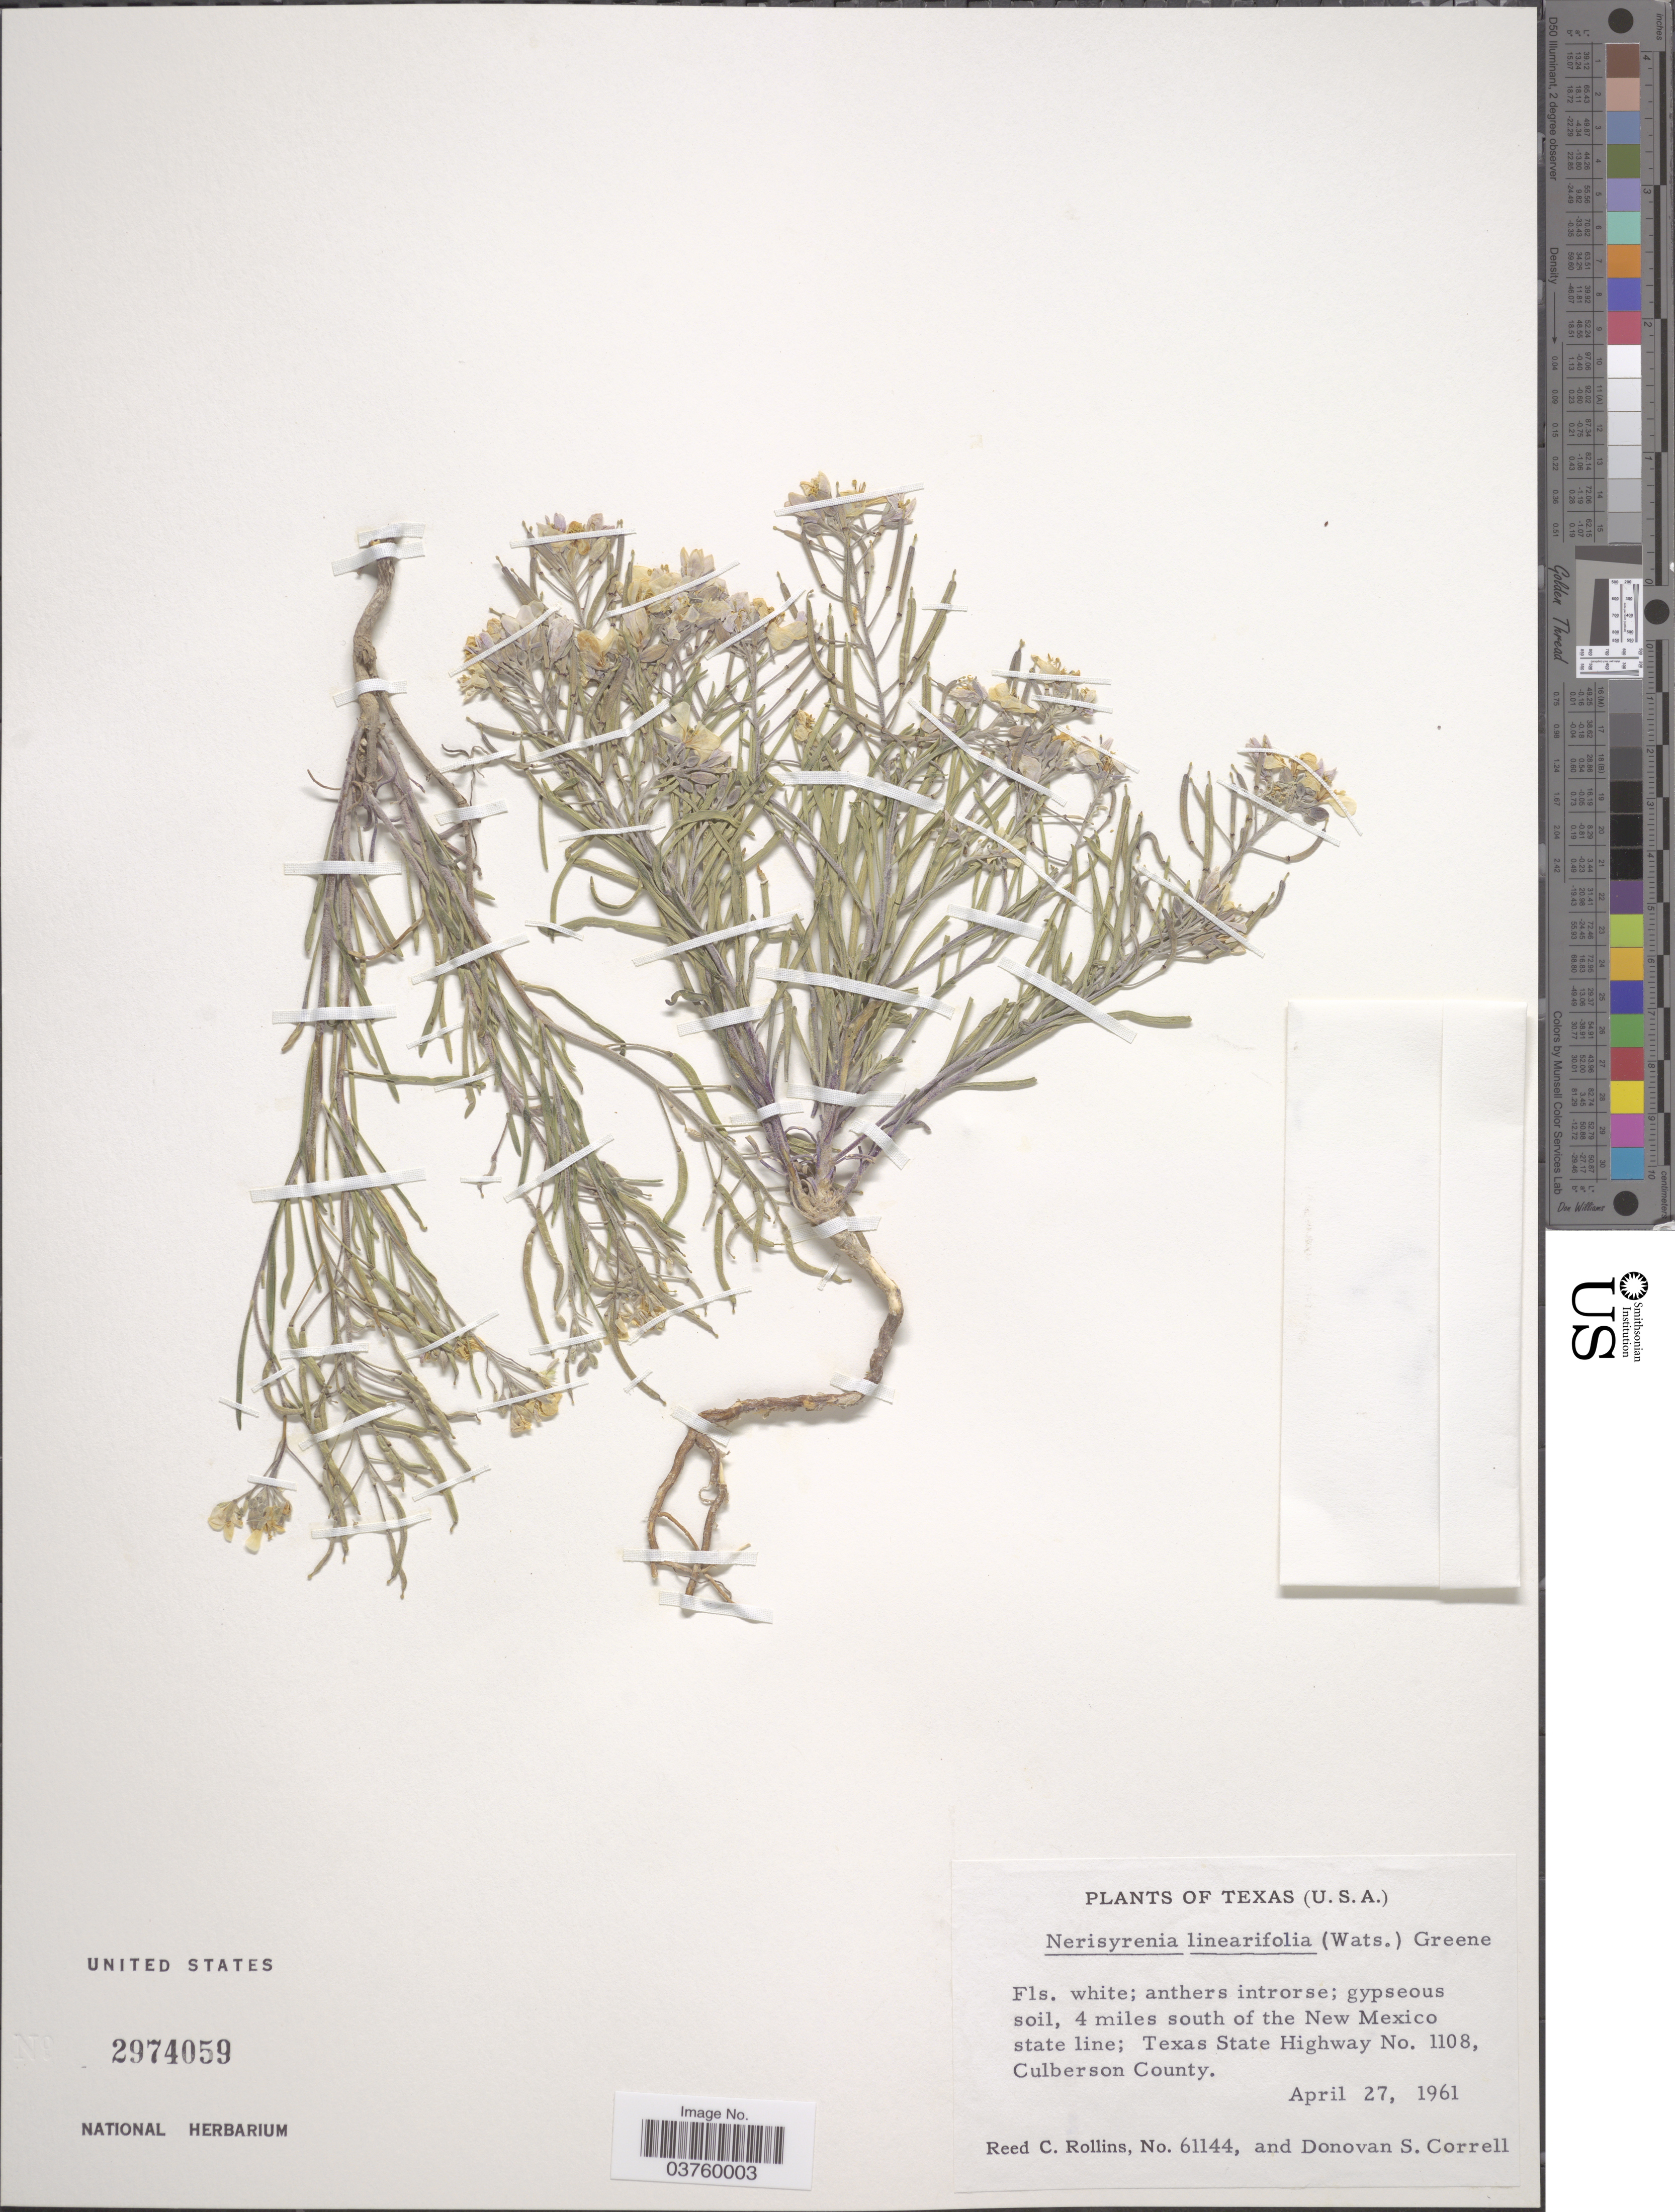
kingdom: Plantae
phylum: Tracheophyta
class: Magnoliopsida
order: Brassicales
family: Brassicaceae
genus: Nerisyrenia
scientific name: Nerisyrenia linearifolia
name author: (S. Watson) Greene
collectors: R. C. Rollins & D. S. Correll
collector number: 61144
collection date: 1961-04-27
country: United States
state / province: Texas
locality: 4 miles south of the New Mexico state line; Texas State Highway No. 1108, Culberson County.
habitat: gypseous soil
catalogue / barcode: US 2974059